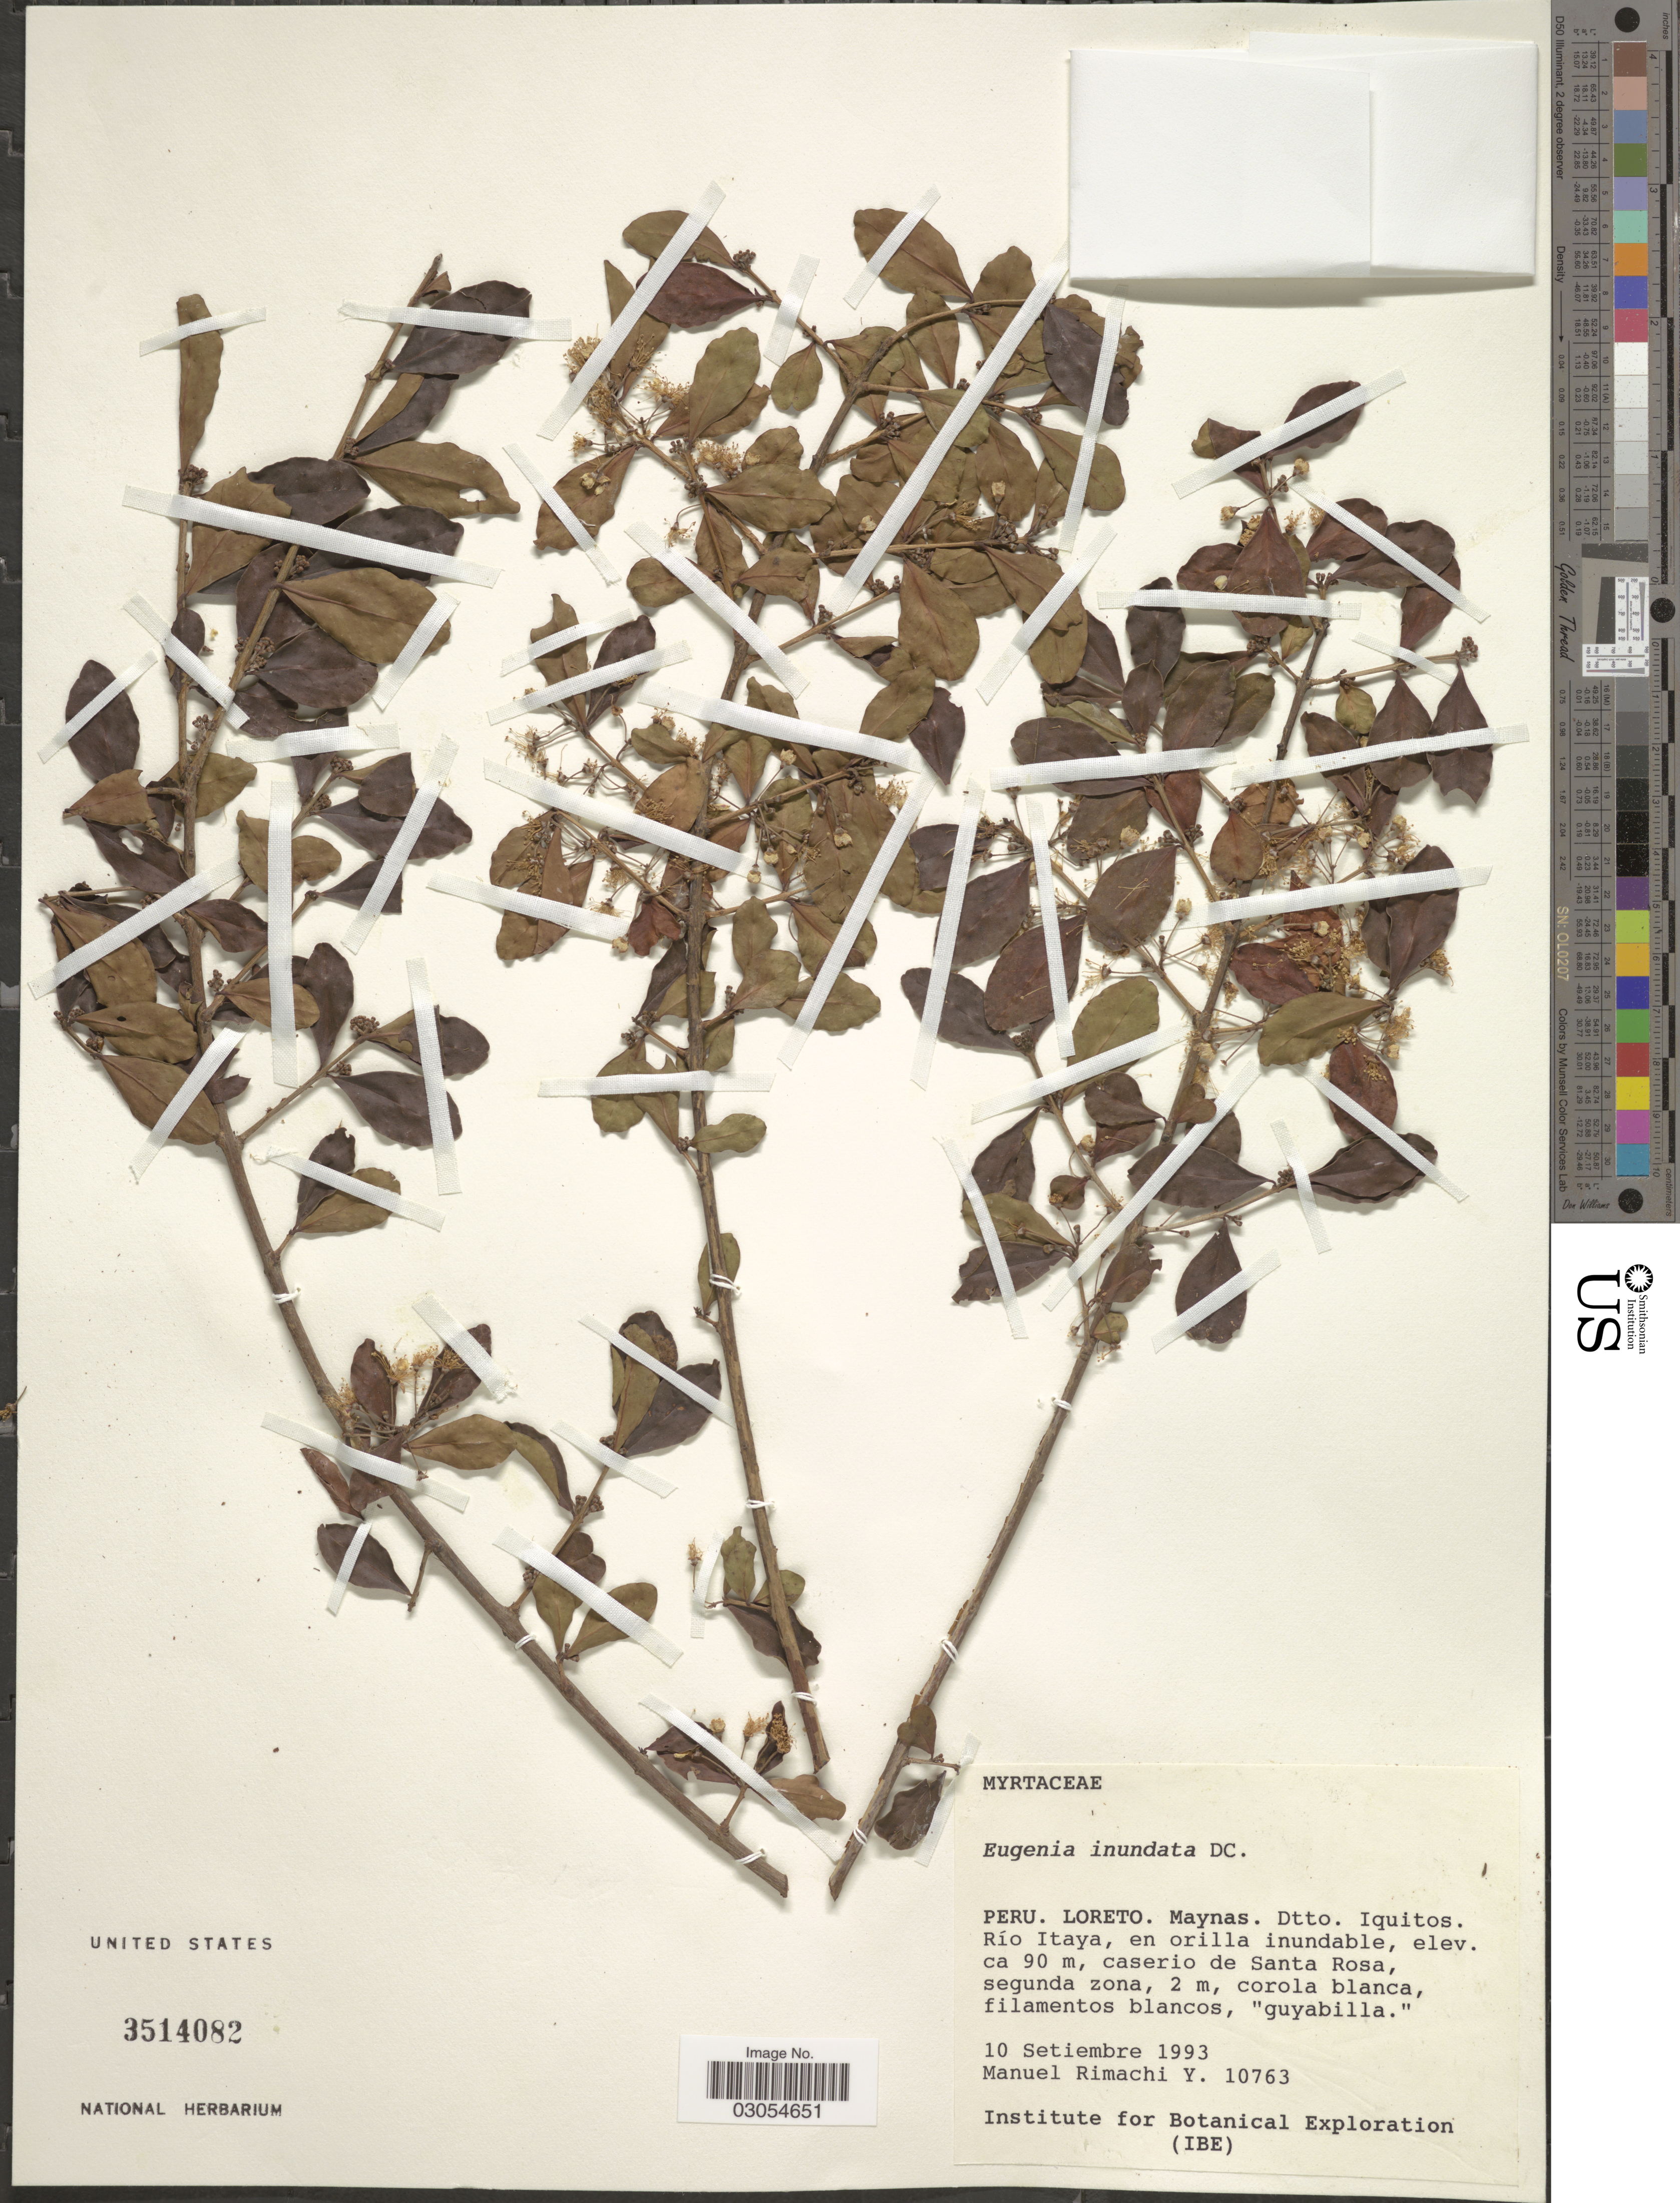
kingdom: Plantae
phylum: Tracheophyta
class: Magnoliopsida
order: Myrtales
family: Myrtaceae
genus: Eugenia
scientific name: Eugenia inundata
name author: DC.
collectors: M. Rimachi Y.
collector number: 10763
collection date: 1993-09-10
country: Peru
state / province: Loreto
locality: Maynas. Dtto. Iquitos. Río Itaya, en orilla inundable, caserio de Santa Rosa.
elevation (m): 90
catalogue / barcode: US 3514082